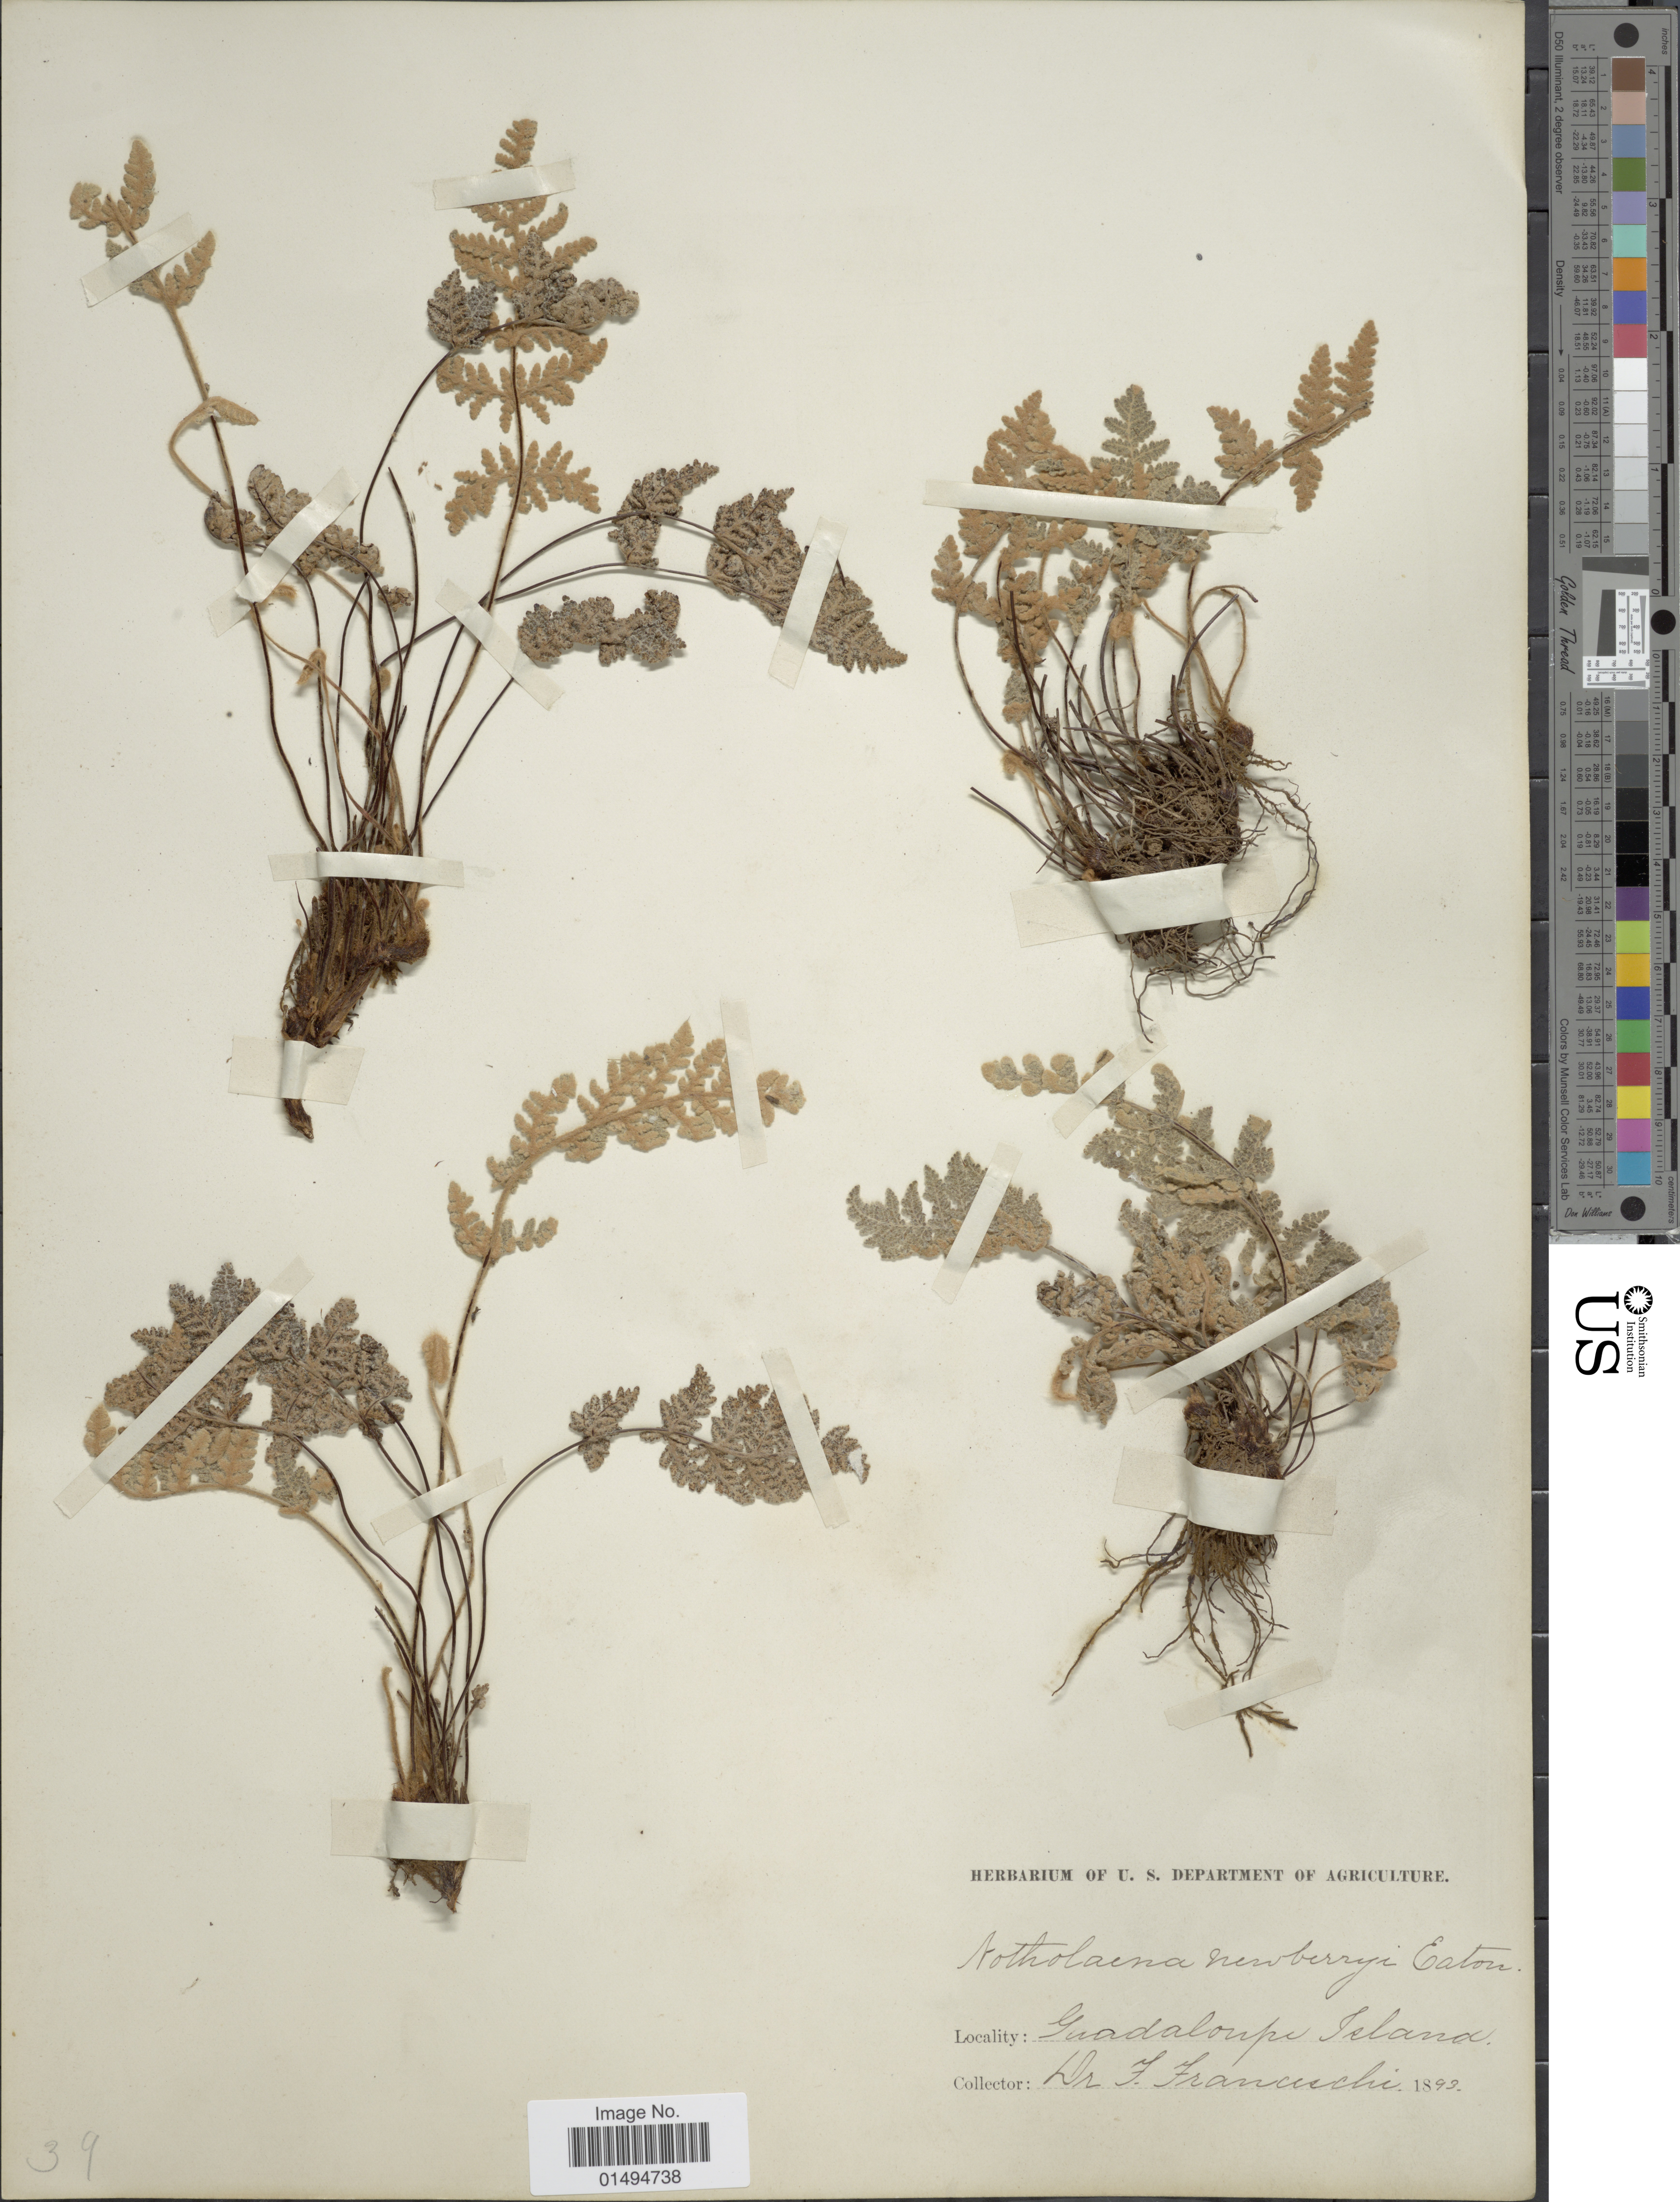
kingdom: Plantae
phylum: Tracheophyta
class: Polypodiopsida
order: Polypodiales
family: Pteridaceae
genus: Myriopteris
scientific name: Myriopteris newberryi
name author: (D.C. Eaton) Grusz & Windham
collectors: F. Franceschi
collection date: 1893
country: Guadeloupe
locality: Guadeloupe Island